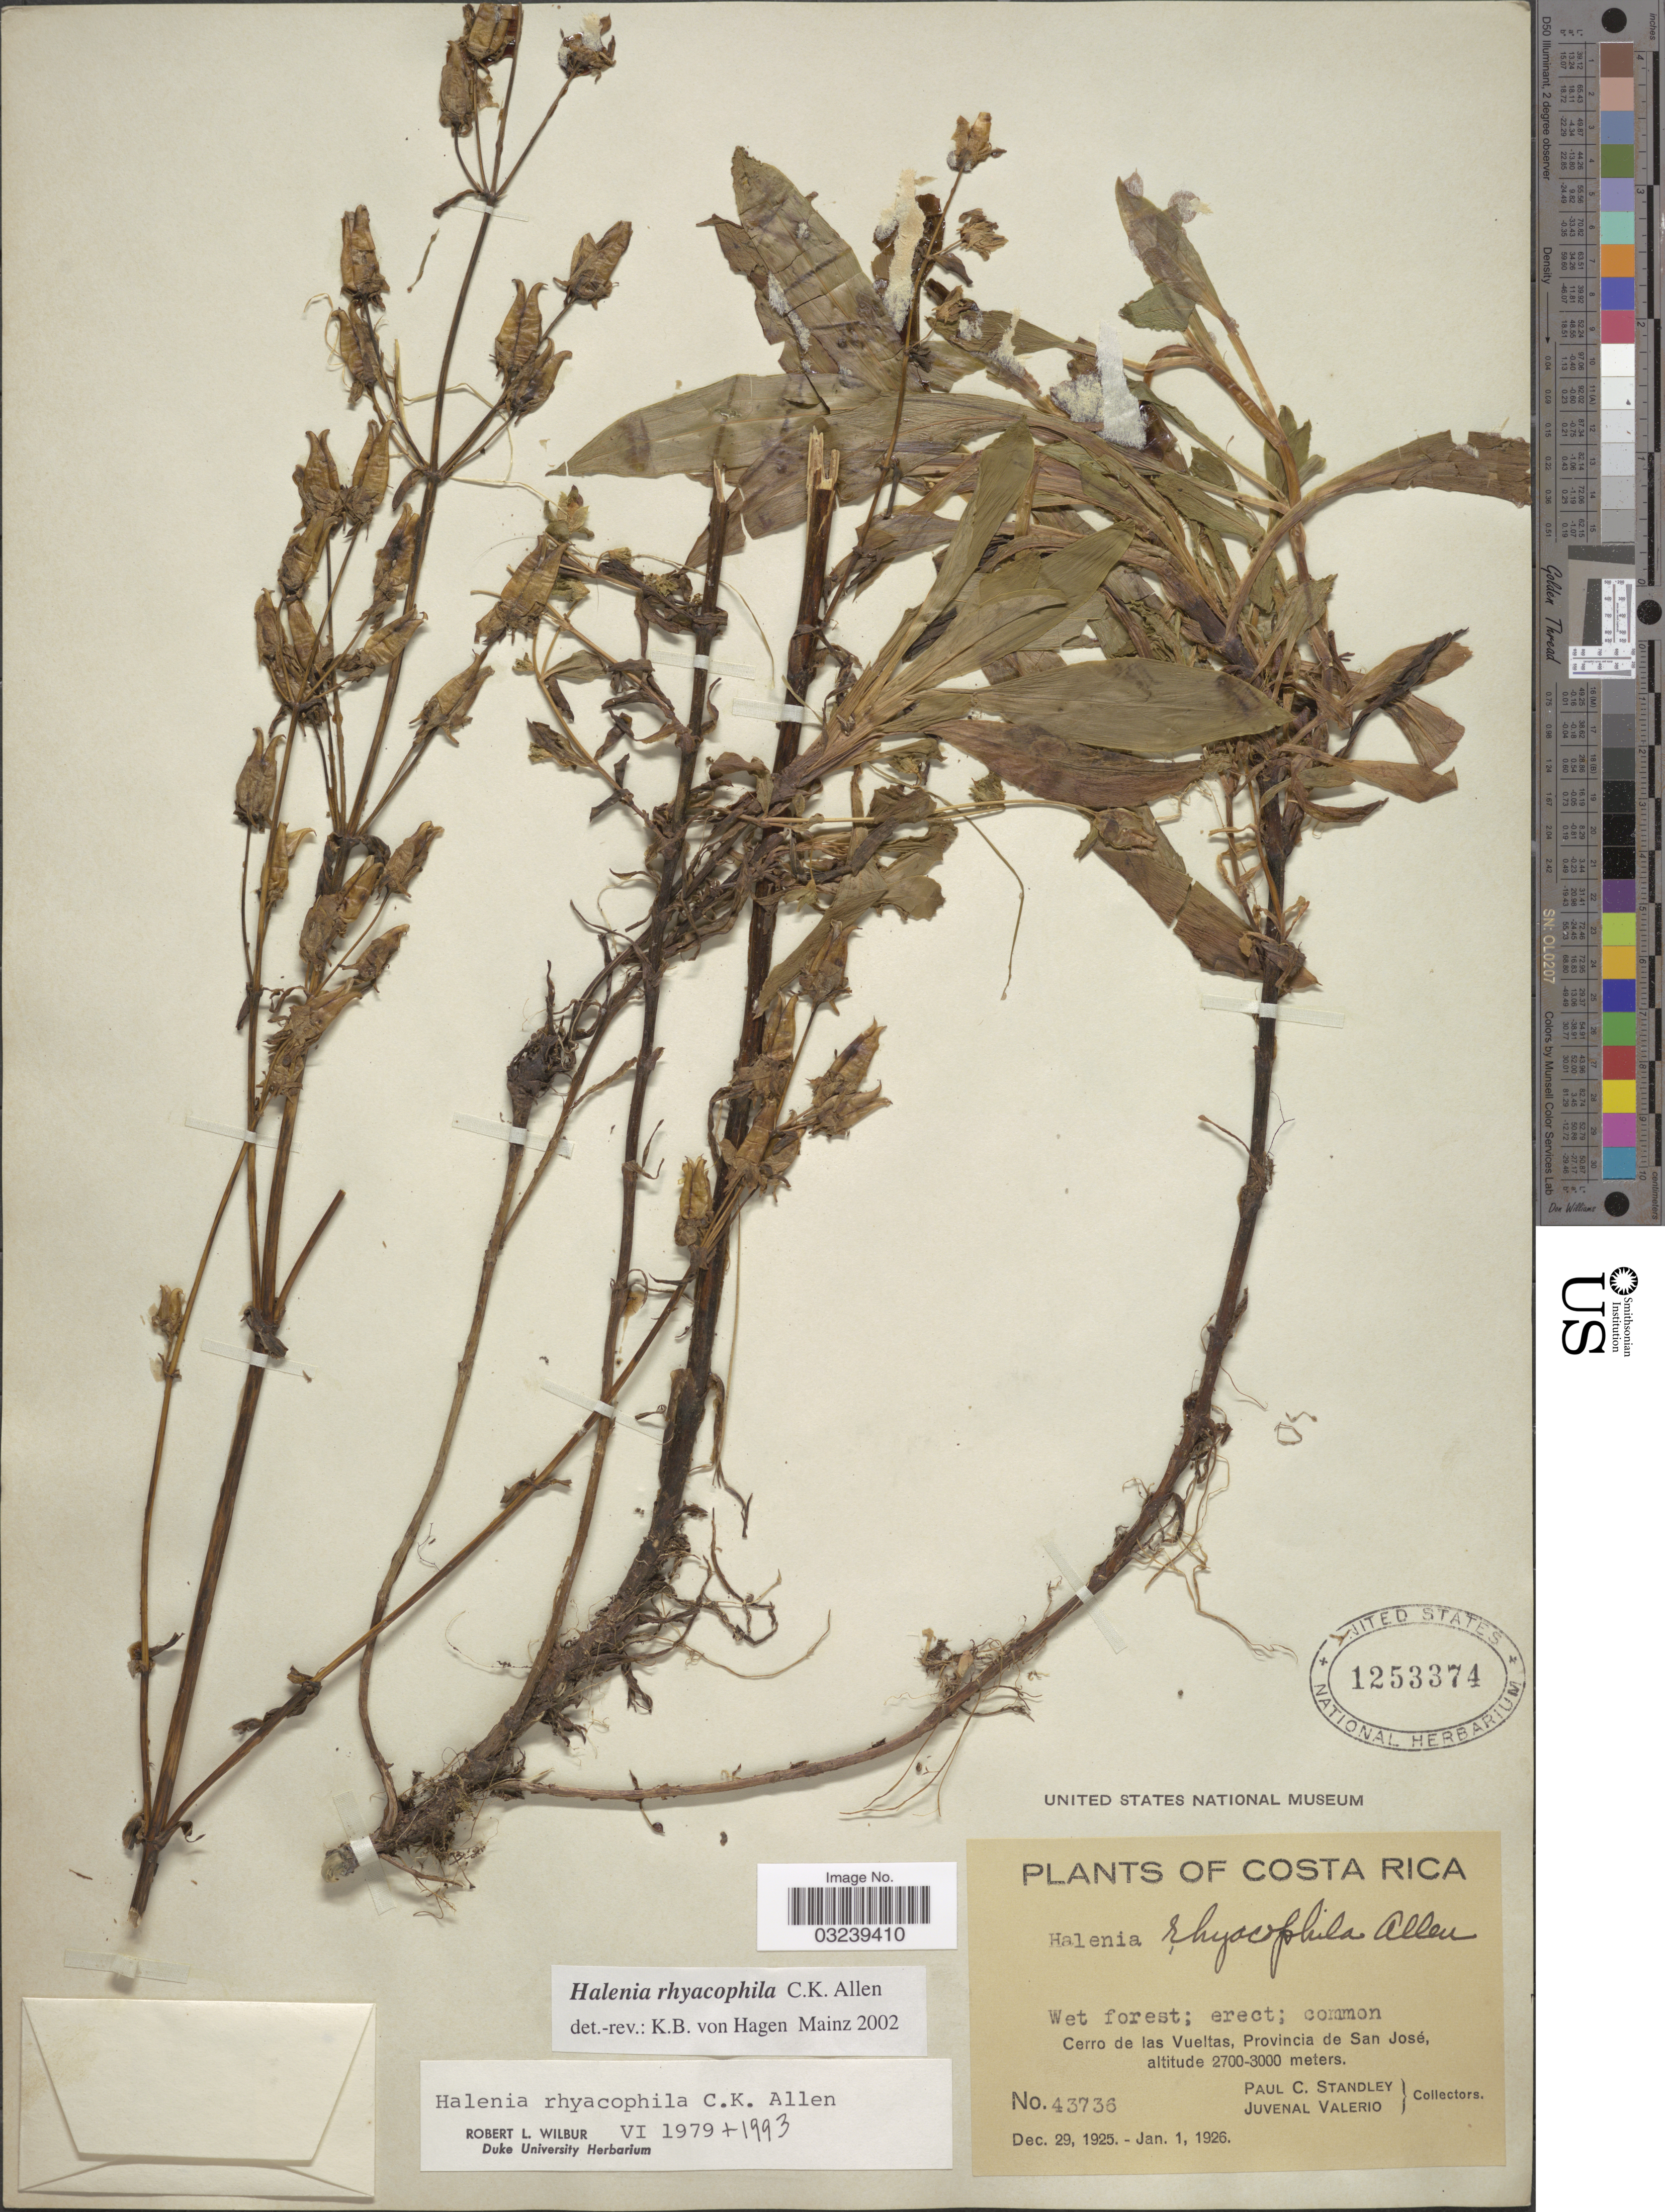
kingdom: Plantae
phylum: Tracheophyta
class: Magnoliopsida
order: Gentianales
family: Gentianaceae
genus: Halenia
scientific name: Halenia rhyacophila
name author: C.K. Allen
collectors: P. C. Standley & J. Valerio R.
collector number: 43736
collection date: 1925-12-29/1926-01-01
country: Costa Rica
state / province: San José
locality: Cerro de las Vueltas.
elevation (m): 2700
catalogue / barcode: US 1253374